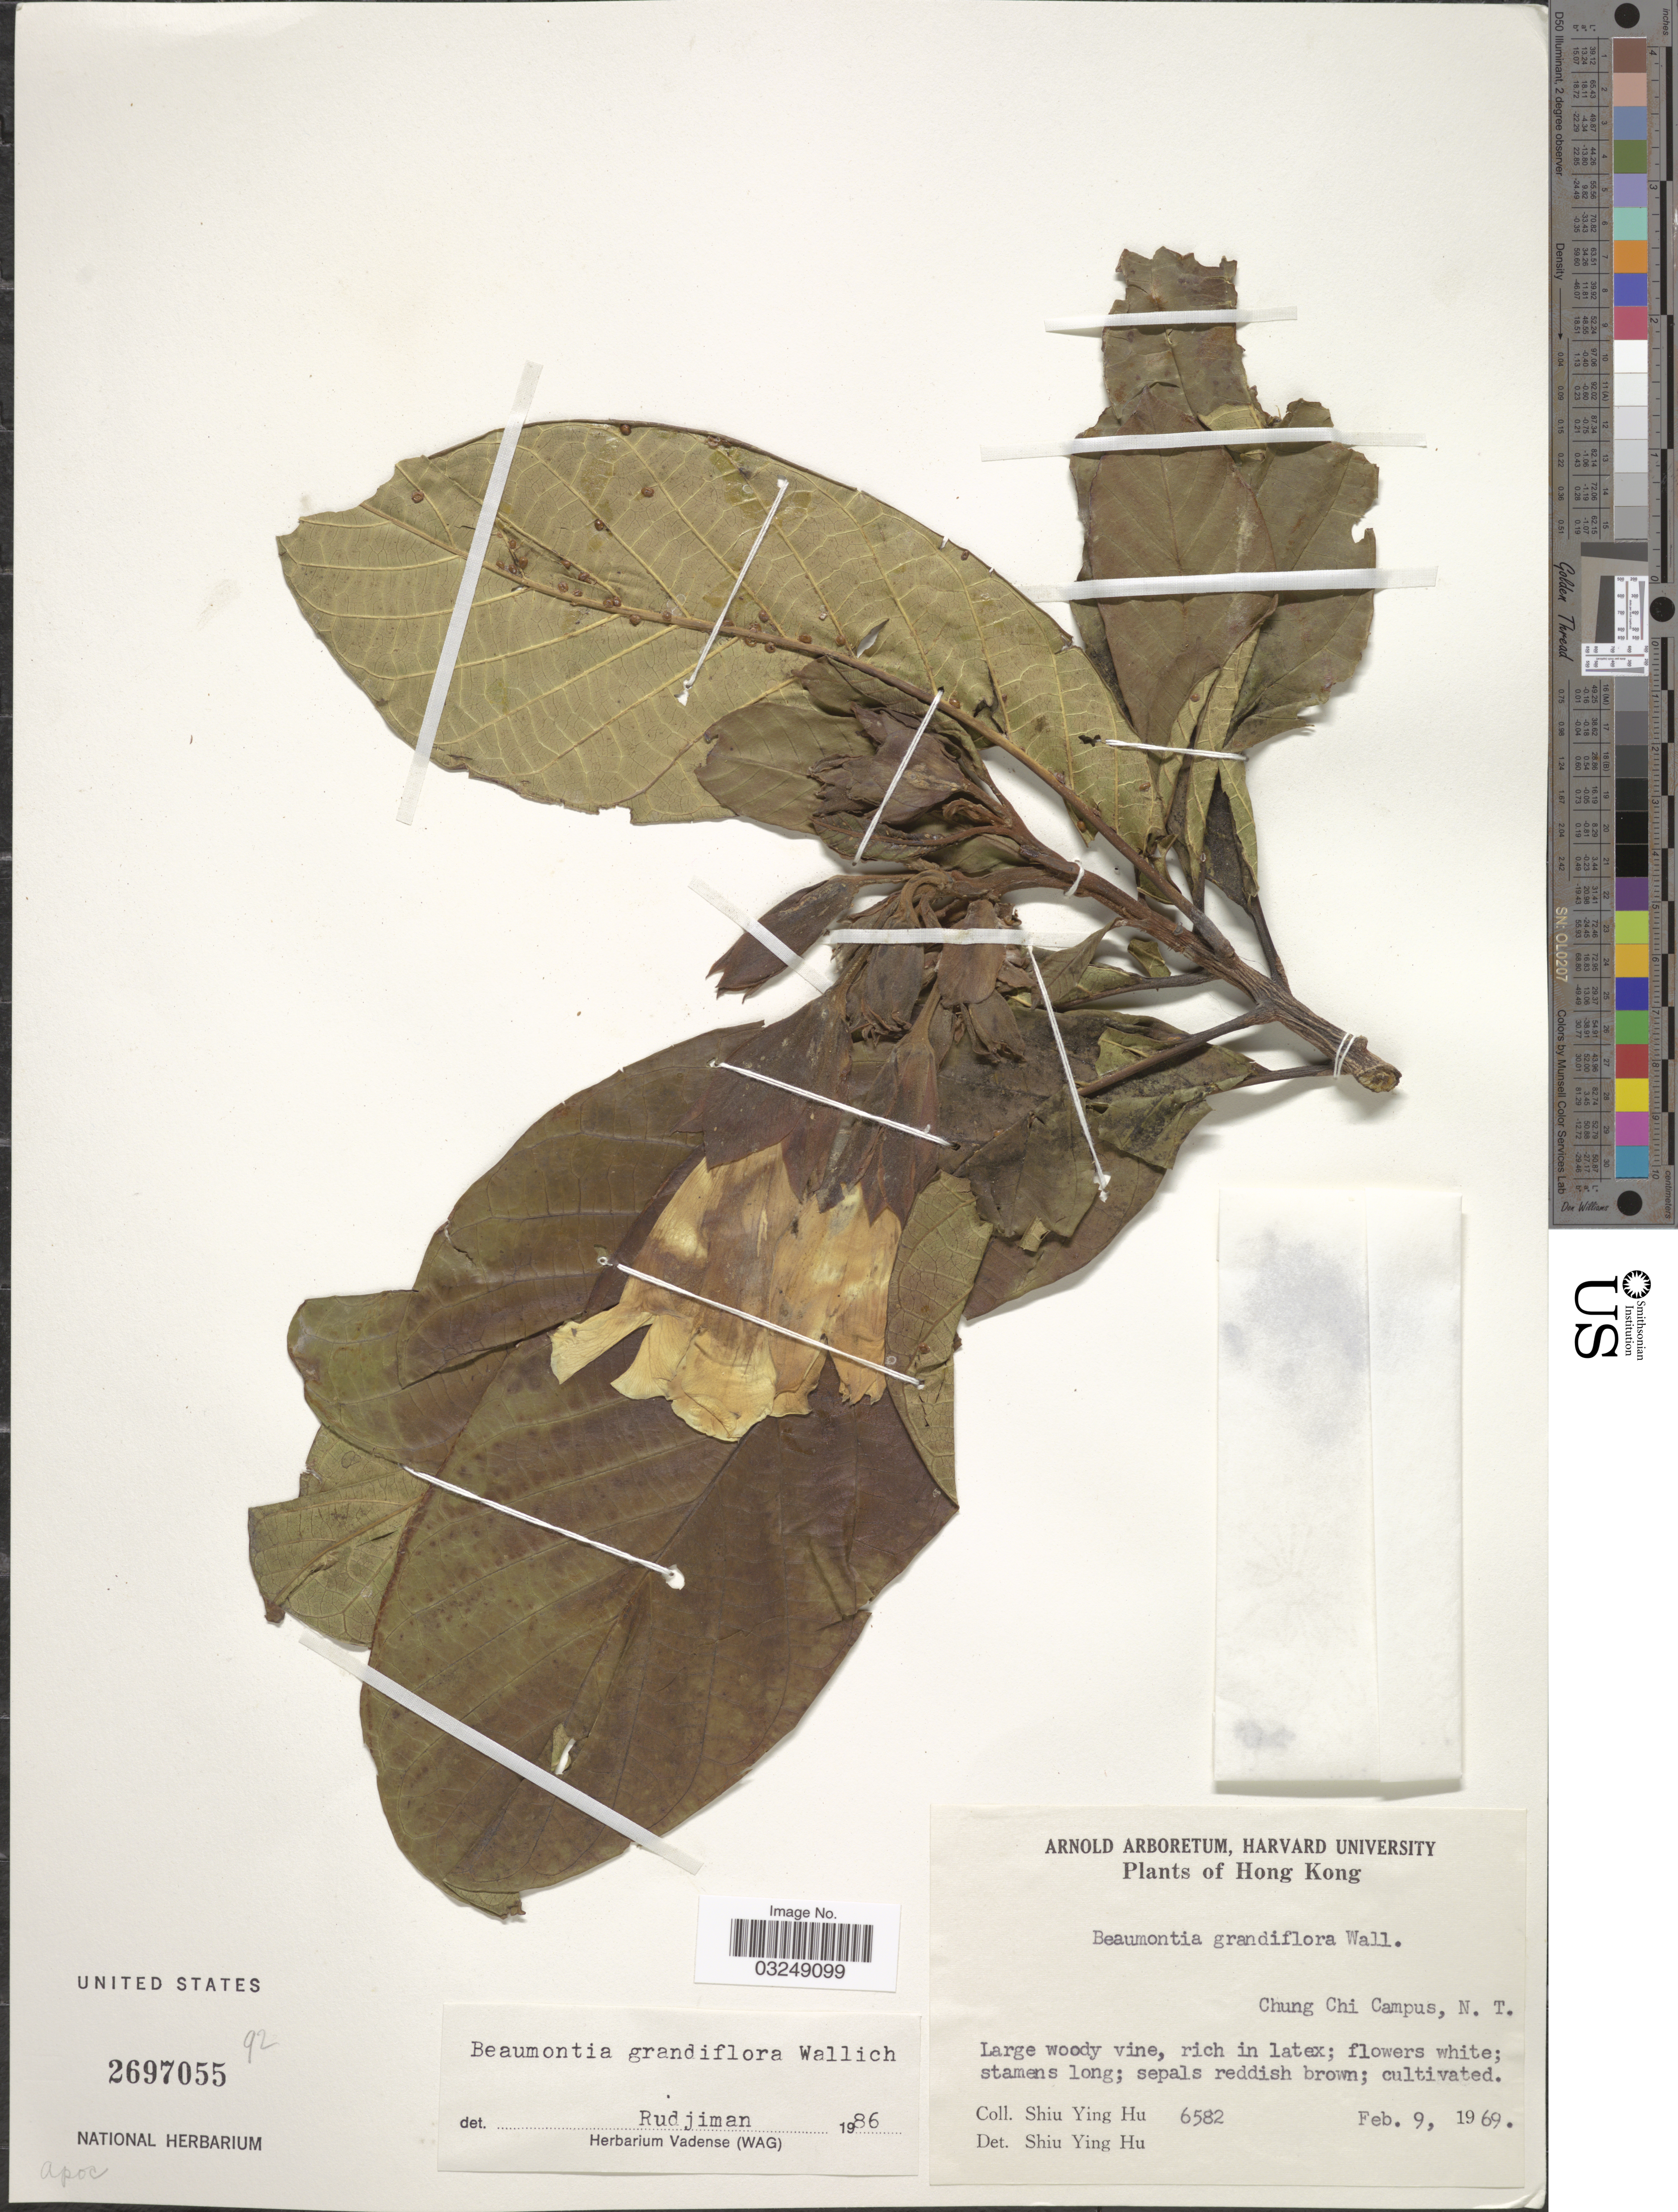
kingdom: Plantae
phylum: Tracheophyta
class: Magnoliopsida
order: Gentianales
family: Apocynaceae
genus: Beaumontia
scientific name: Beaumontia grandiflora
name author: Wall.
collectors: S. Y. Hu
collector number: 6582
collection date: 1969-02-09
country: China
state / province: Hong Kong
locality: Chung Chi Campus, N.T.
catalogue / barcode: US 2697055